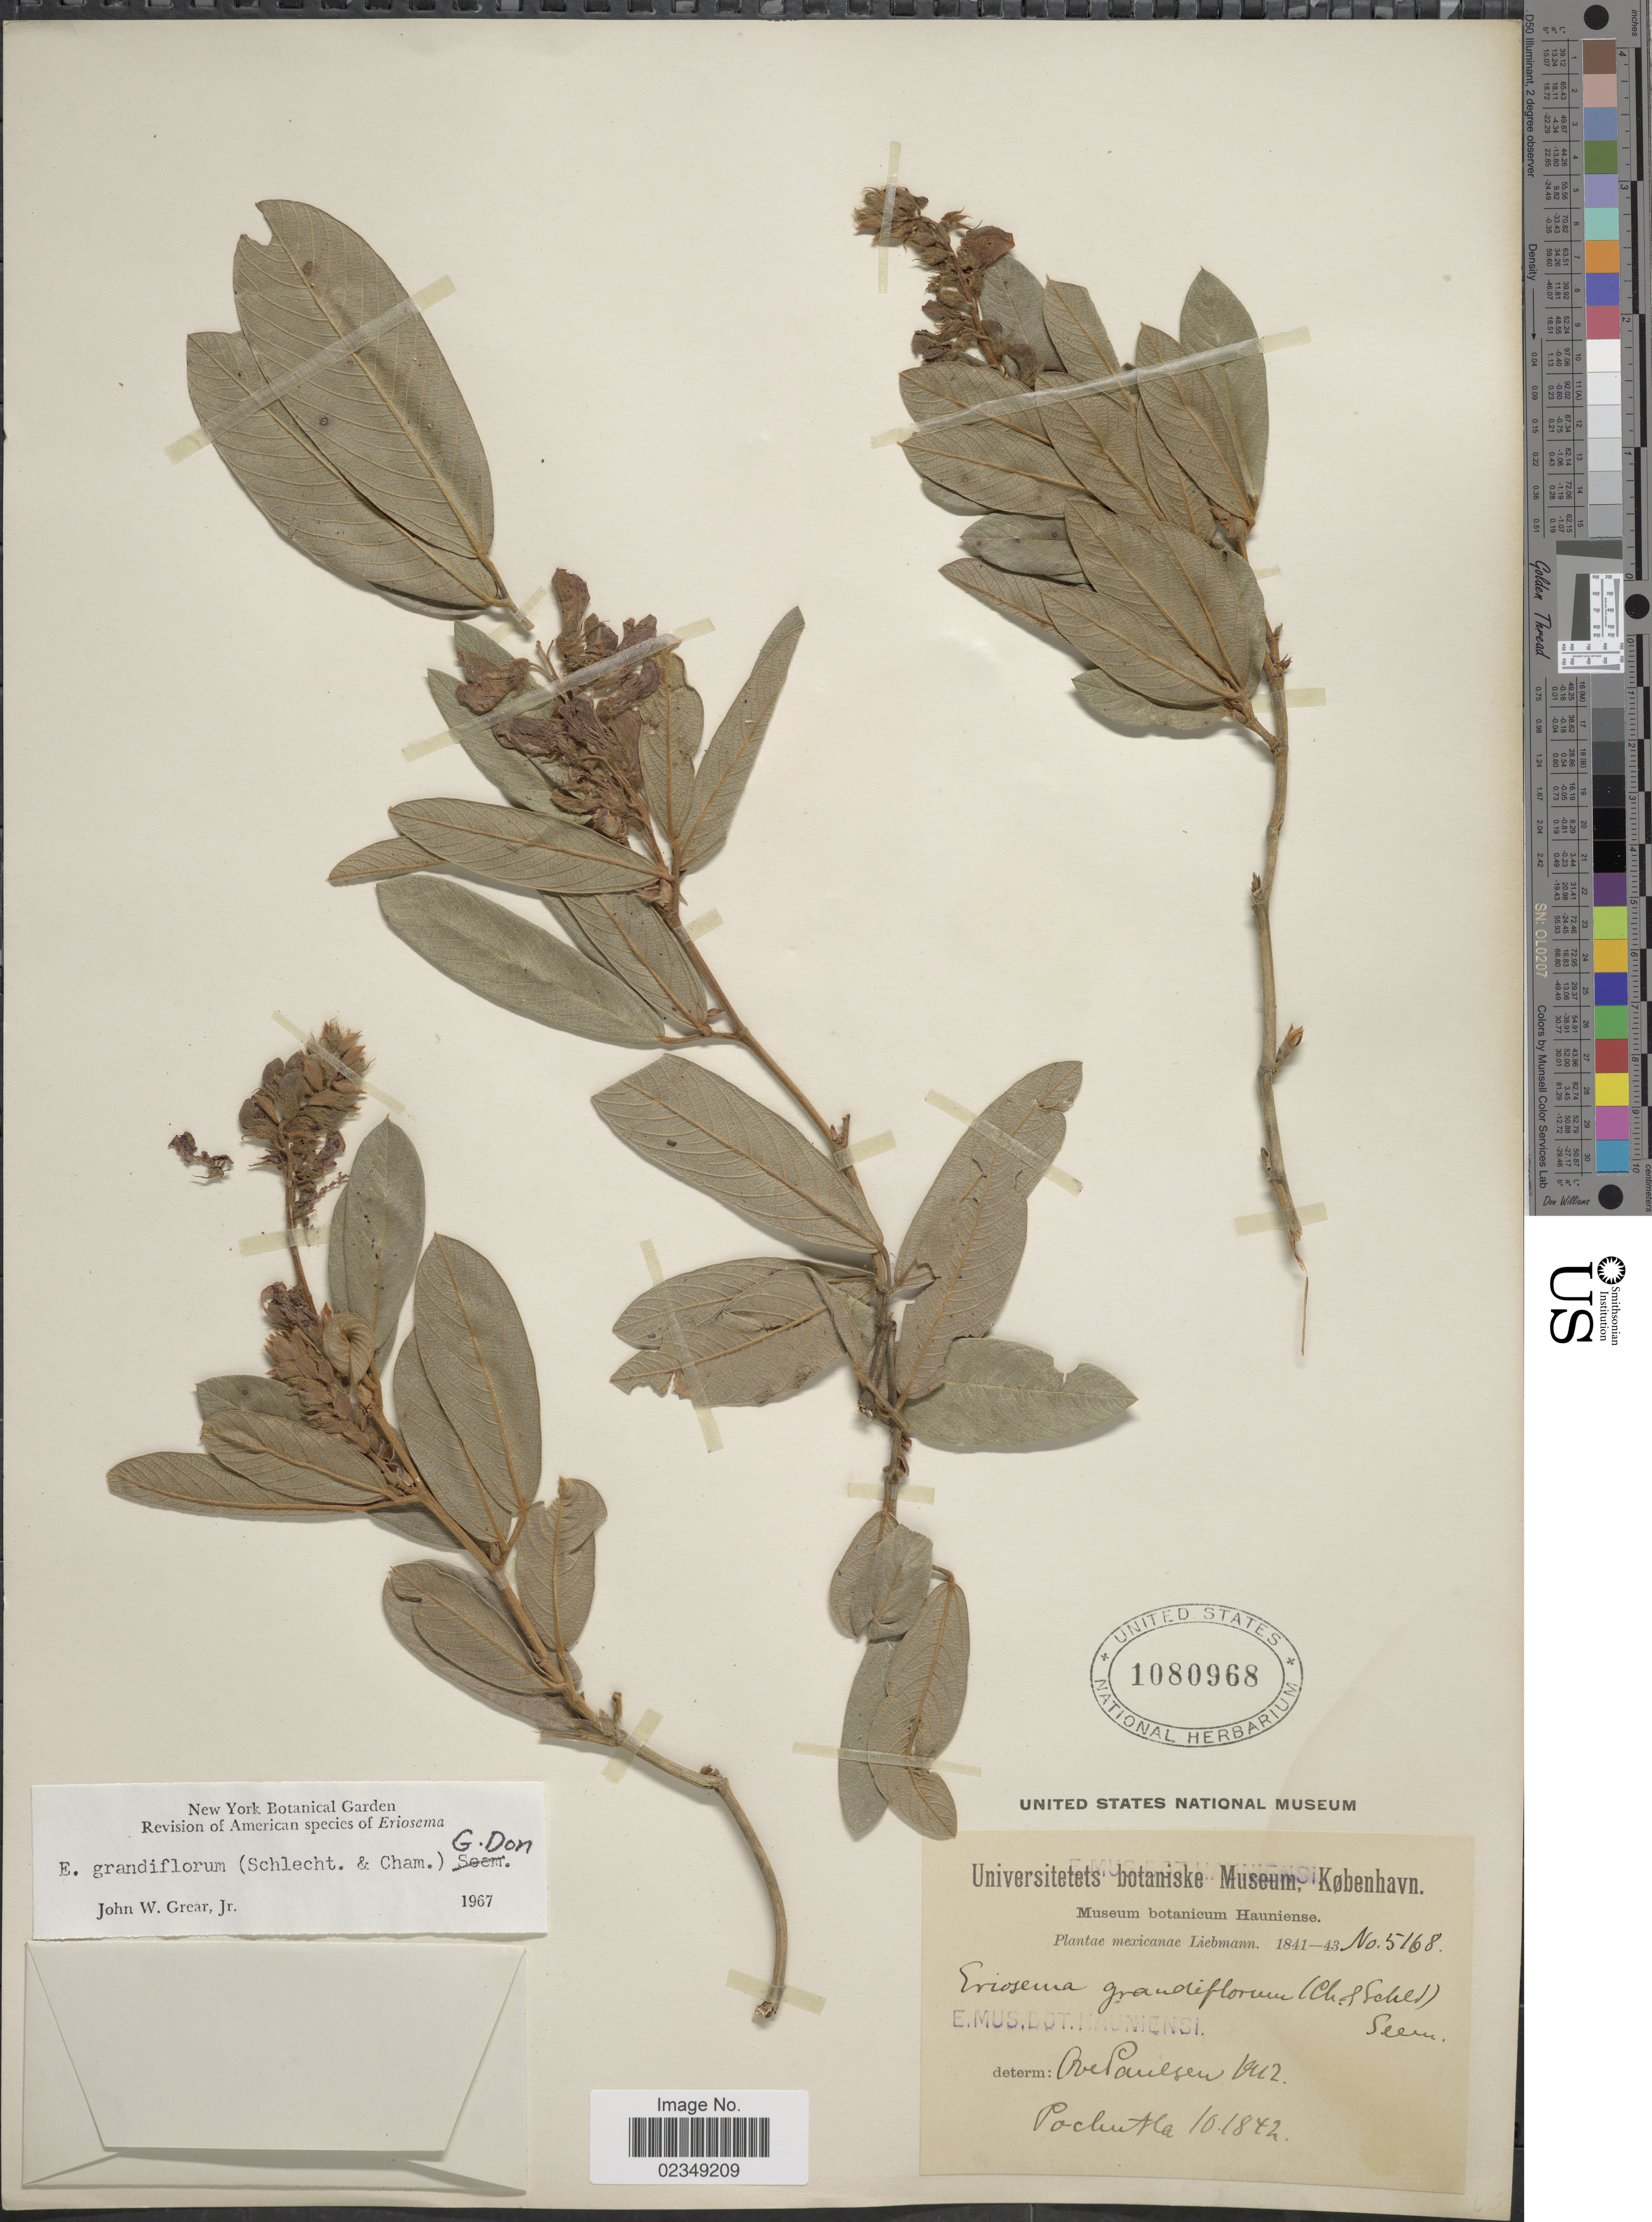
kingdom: Plantae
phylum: Tracheophyta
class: Magnoliopsida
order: Fabales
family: Fabaceae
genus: Eriosema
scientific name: Eriosema grandiflorum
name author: (Schltdl. & Cham.) G. Don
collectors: Liebmann, --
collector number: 5168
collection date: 1842-10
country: Mexico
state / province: Guerrero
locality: Pochutla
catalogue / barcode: US 1080968